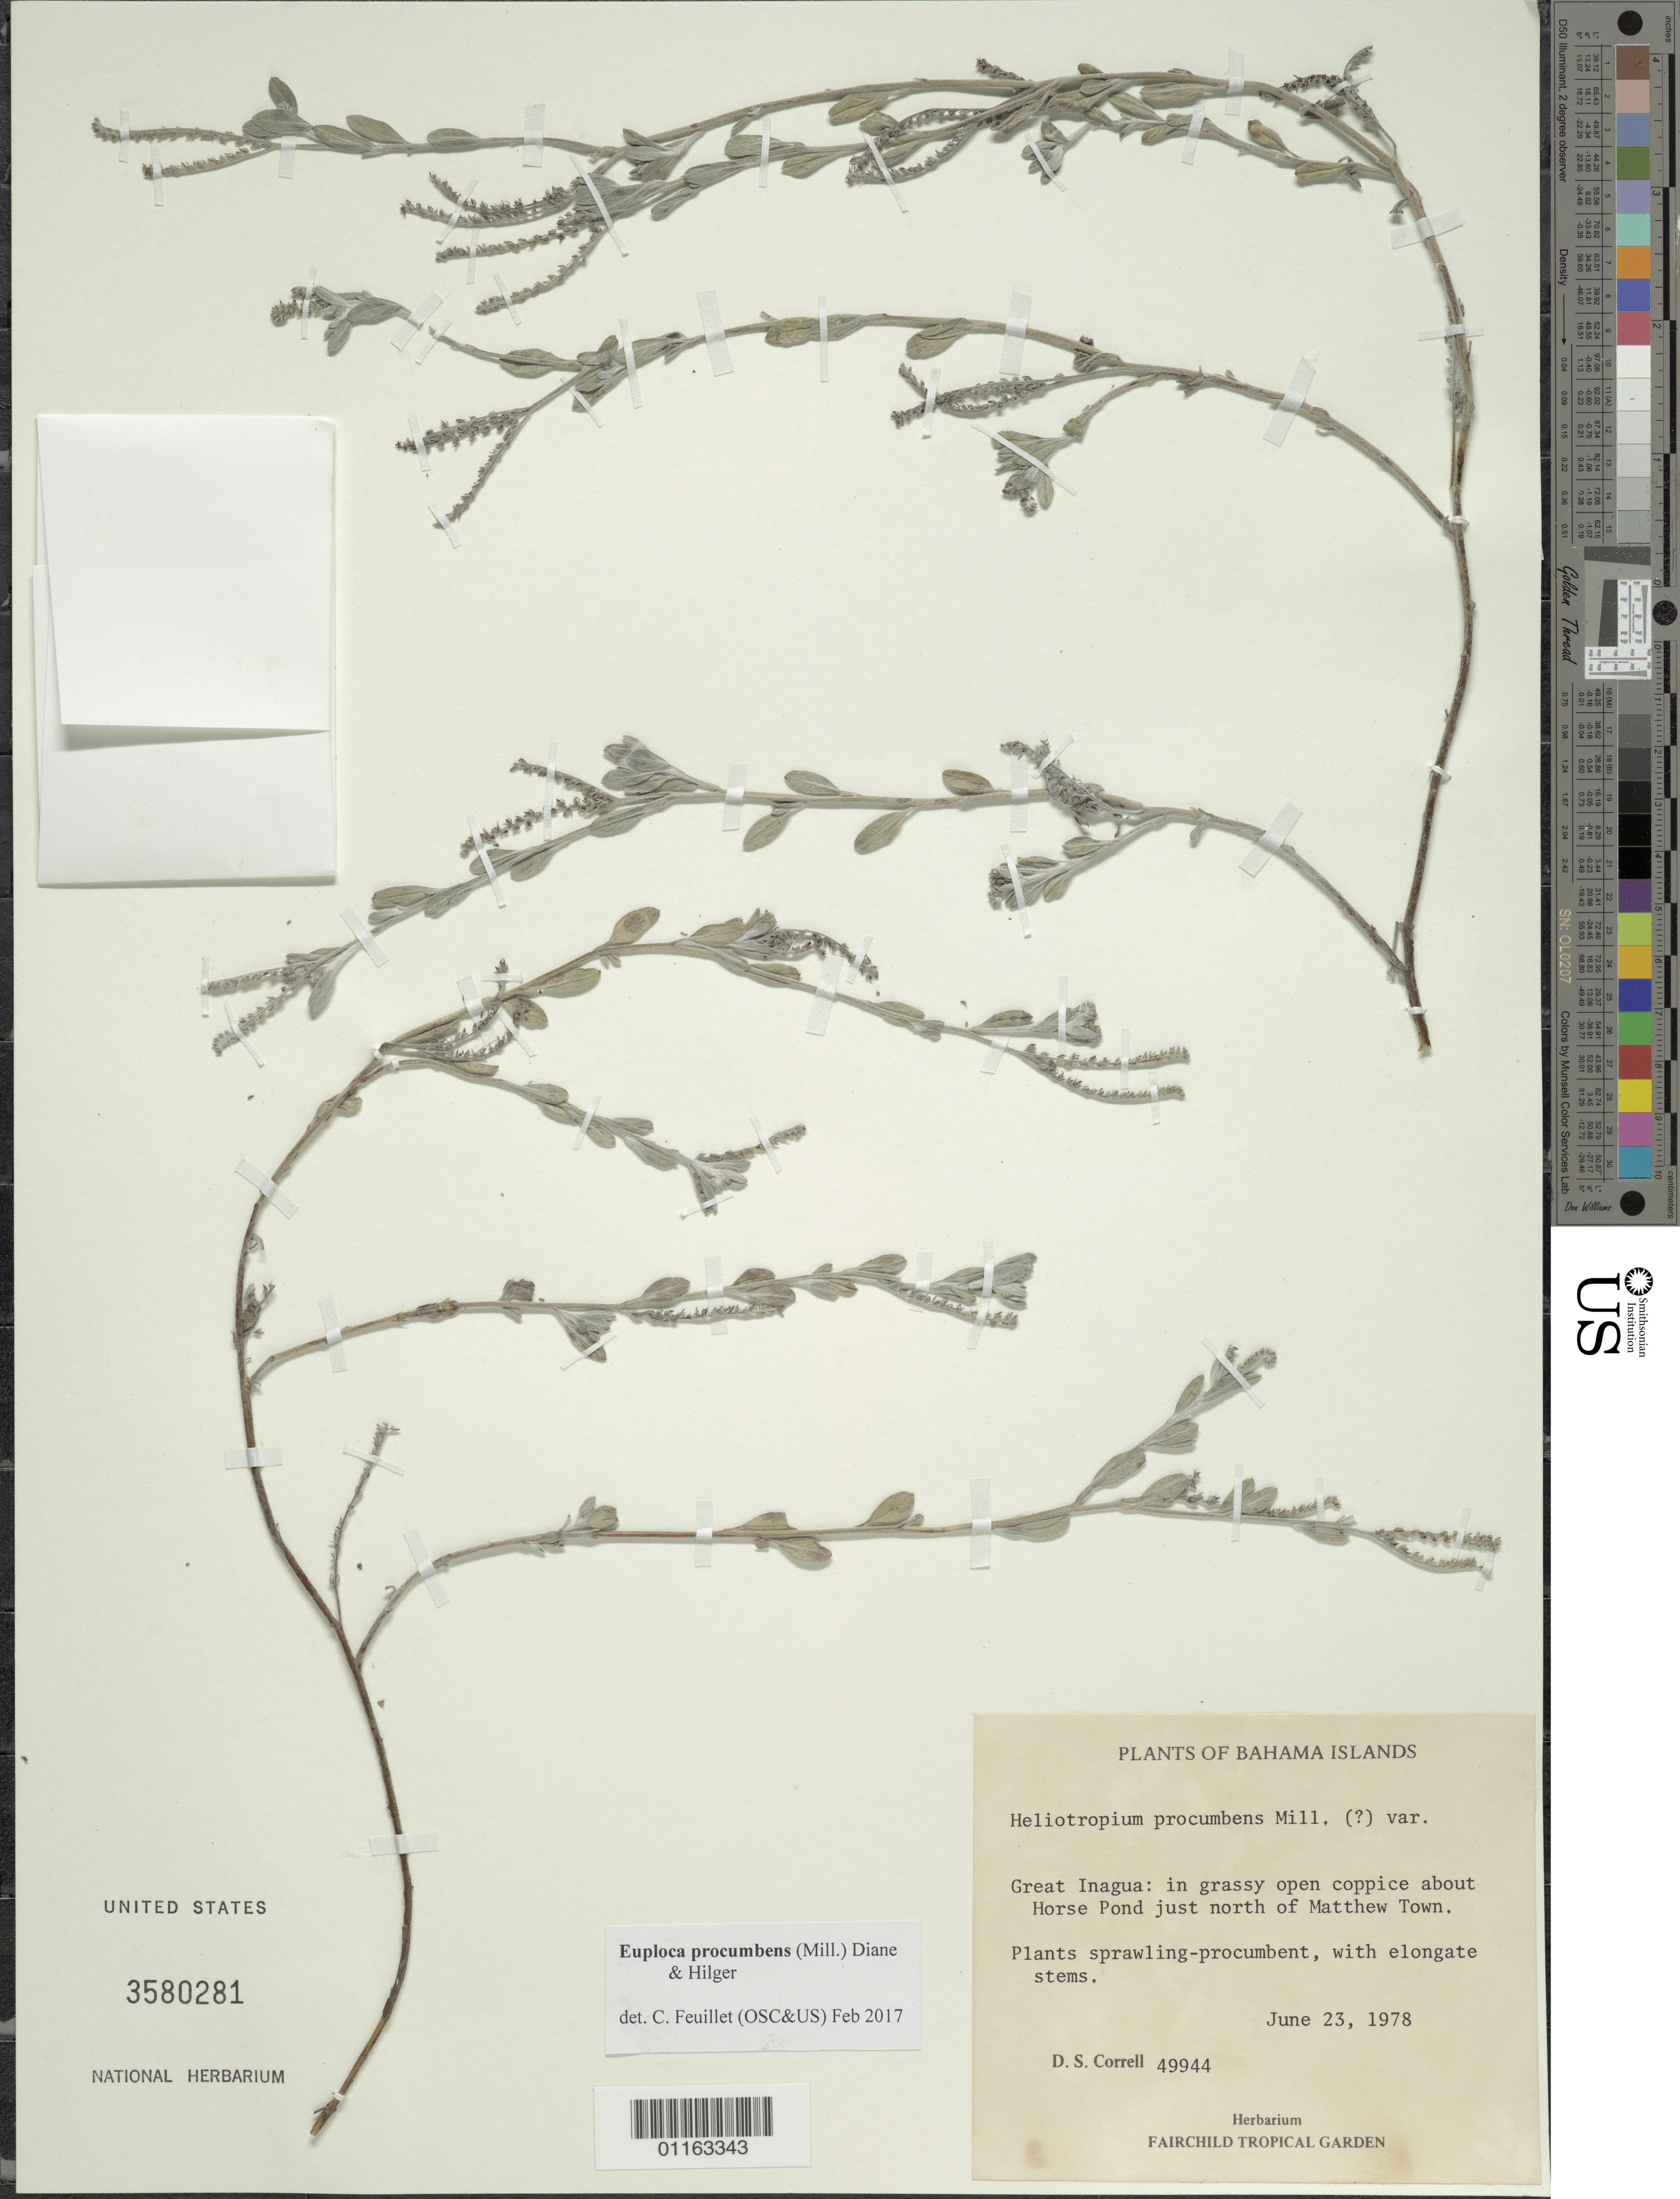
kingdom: Plantae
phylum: Tracheophyta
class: Magnoliopsida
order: Boraginales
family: Heliotropiaceae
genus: Euploca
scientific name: Euploca procumbens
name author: (Mill.) Diane & Hilger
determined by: Feuillet, C.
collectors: D. S. Correll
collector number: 49944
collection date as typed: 23 Jun 1978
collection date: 1978-06-23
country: Bahamas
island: Great Inagua I.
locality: in grassy open coppice about Horse Pond N of Matthew Town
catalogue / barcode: US 3580281